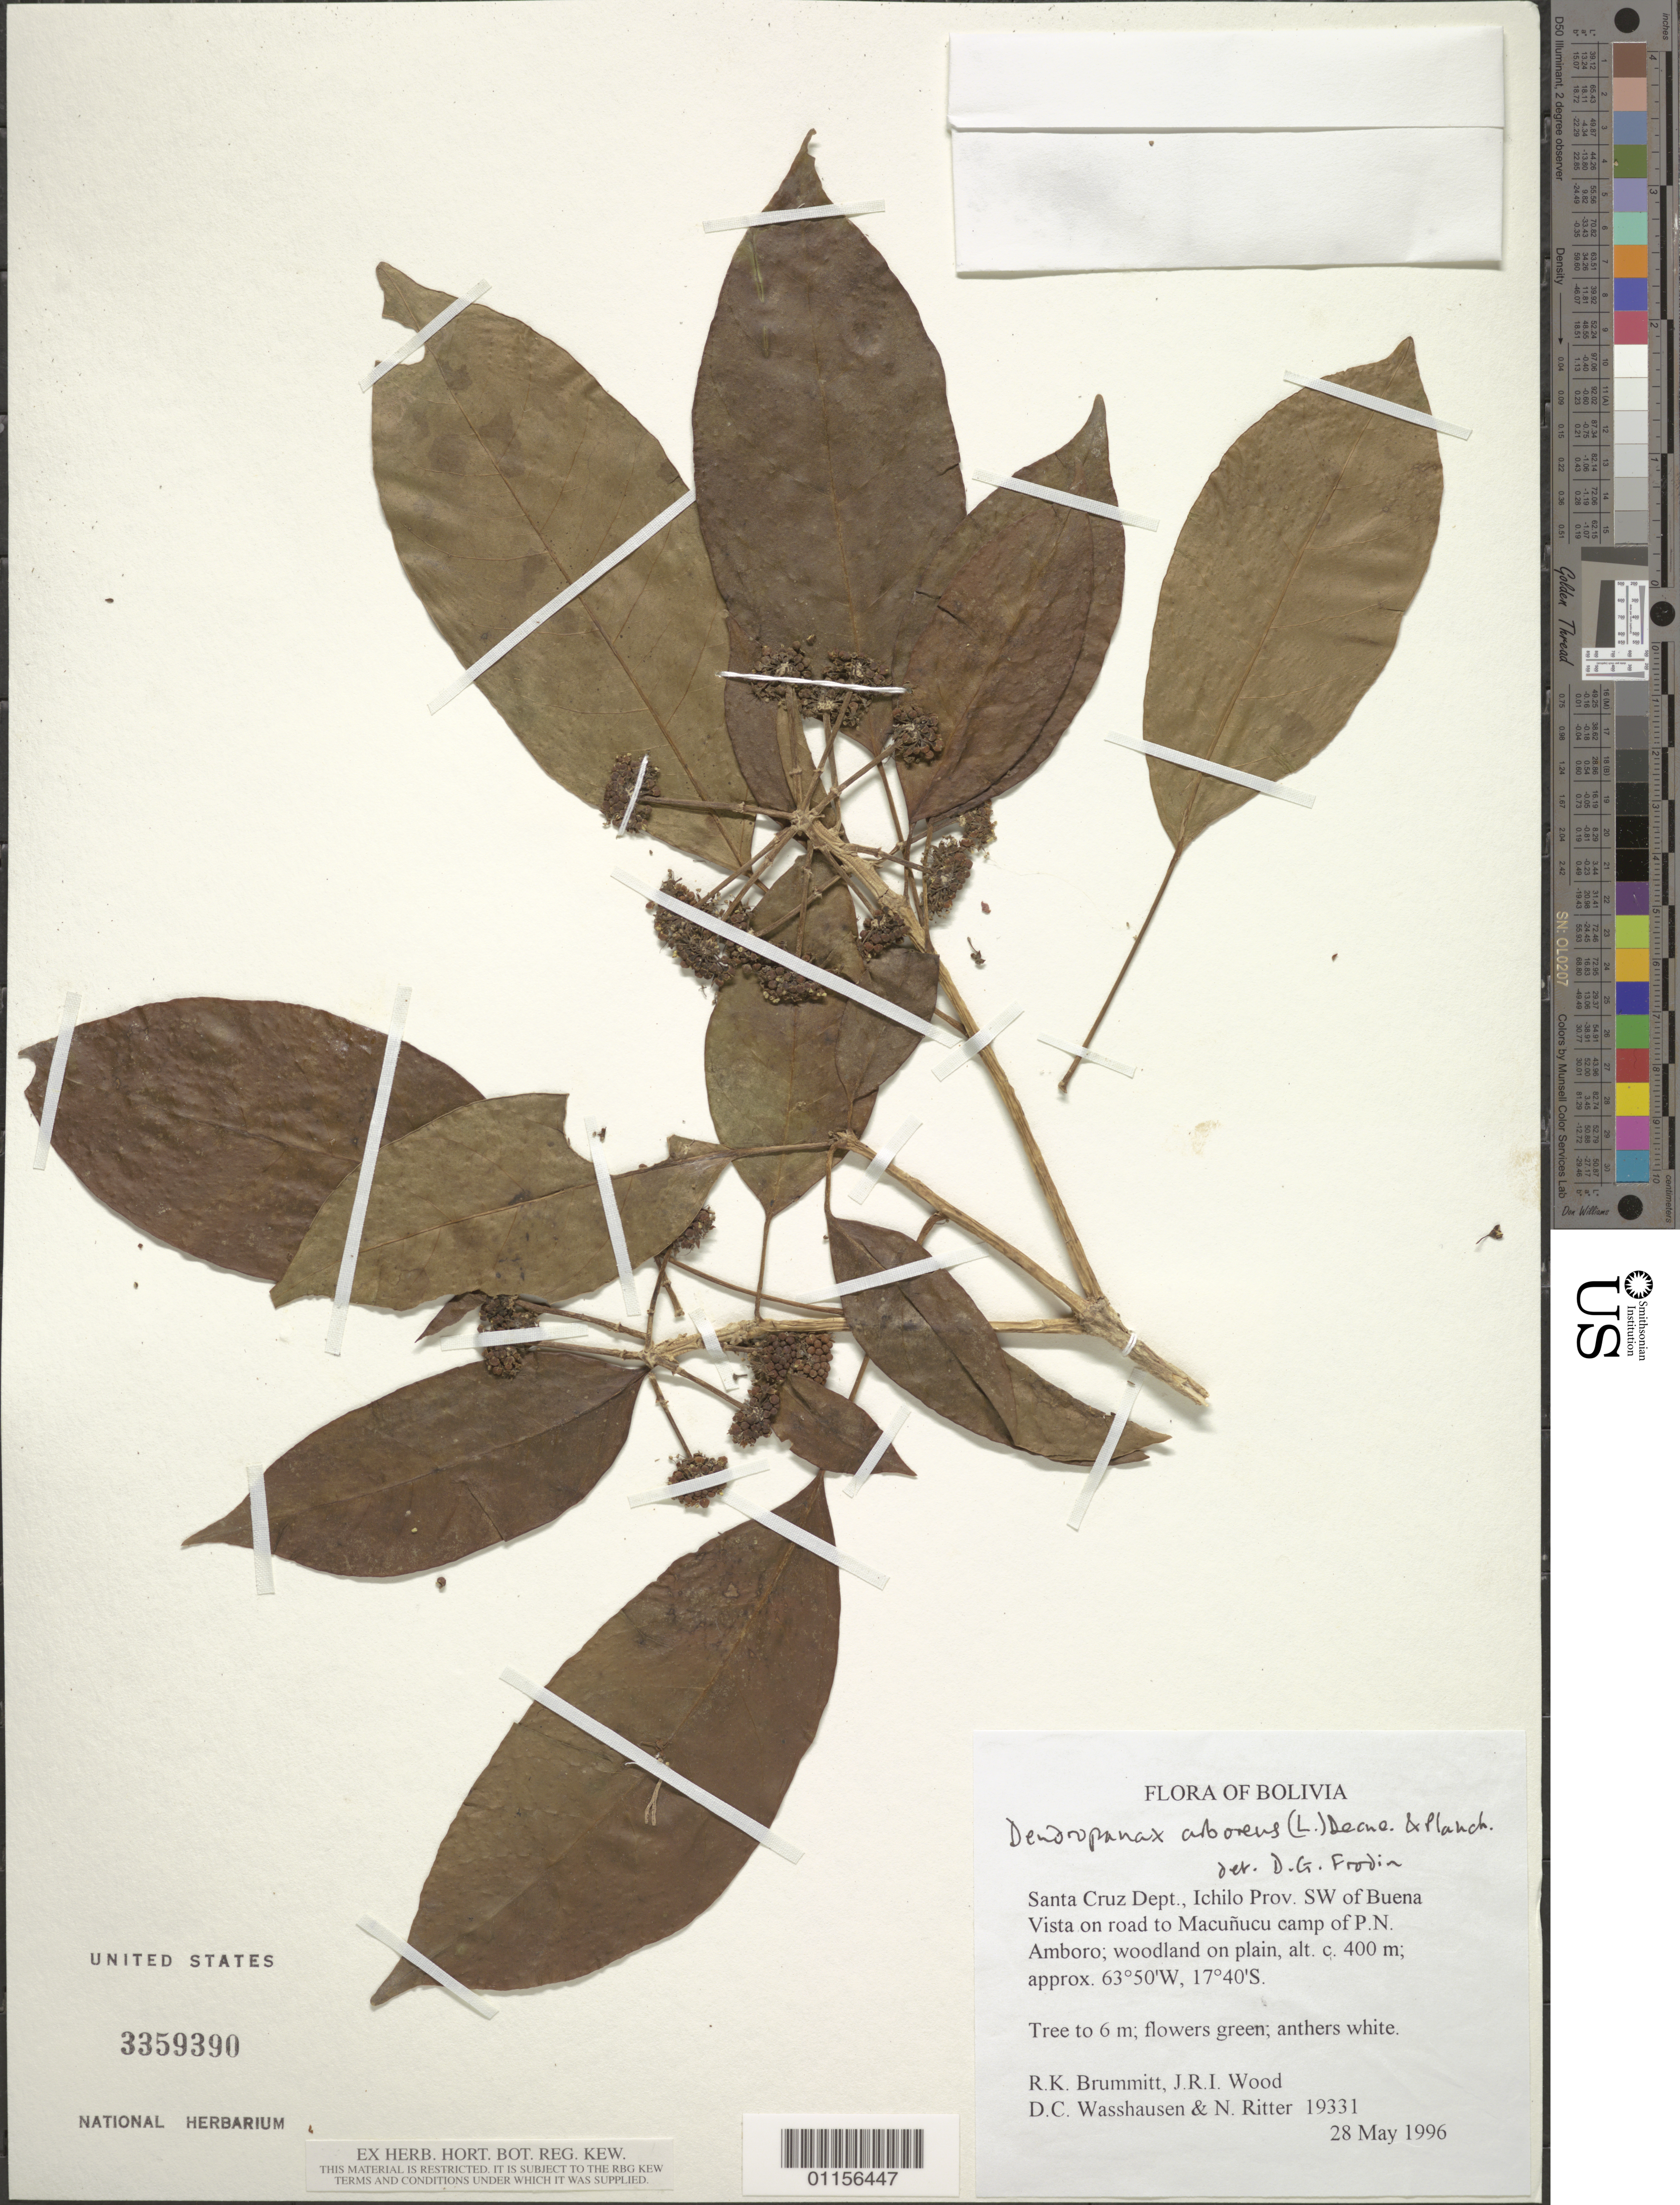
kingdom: Plantae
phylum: Tracheophyta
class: Magnoliopsida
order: Apiales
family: Araliaceae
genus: Dendropanax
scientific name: Dendropanax arboreus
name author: (L.) Decne. & Planch.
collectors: R. K. Brummitt, J. R. I. Wood, D. C. Wasshausen & N. Ritter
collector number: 19331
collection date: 1996-05-28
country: Bolivia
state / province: Santa Cruz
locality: Ichilo Prov. SW of Buena Vista on Rd to Macunucu camp of P.N. Amboro.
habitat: Tree. Woodland on plain.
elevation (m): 400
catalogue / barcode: US 3359390